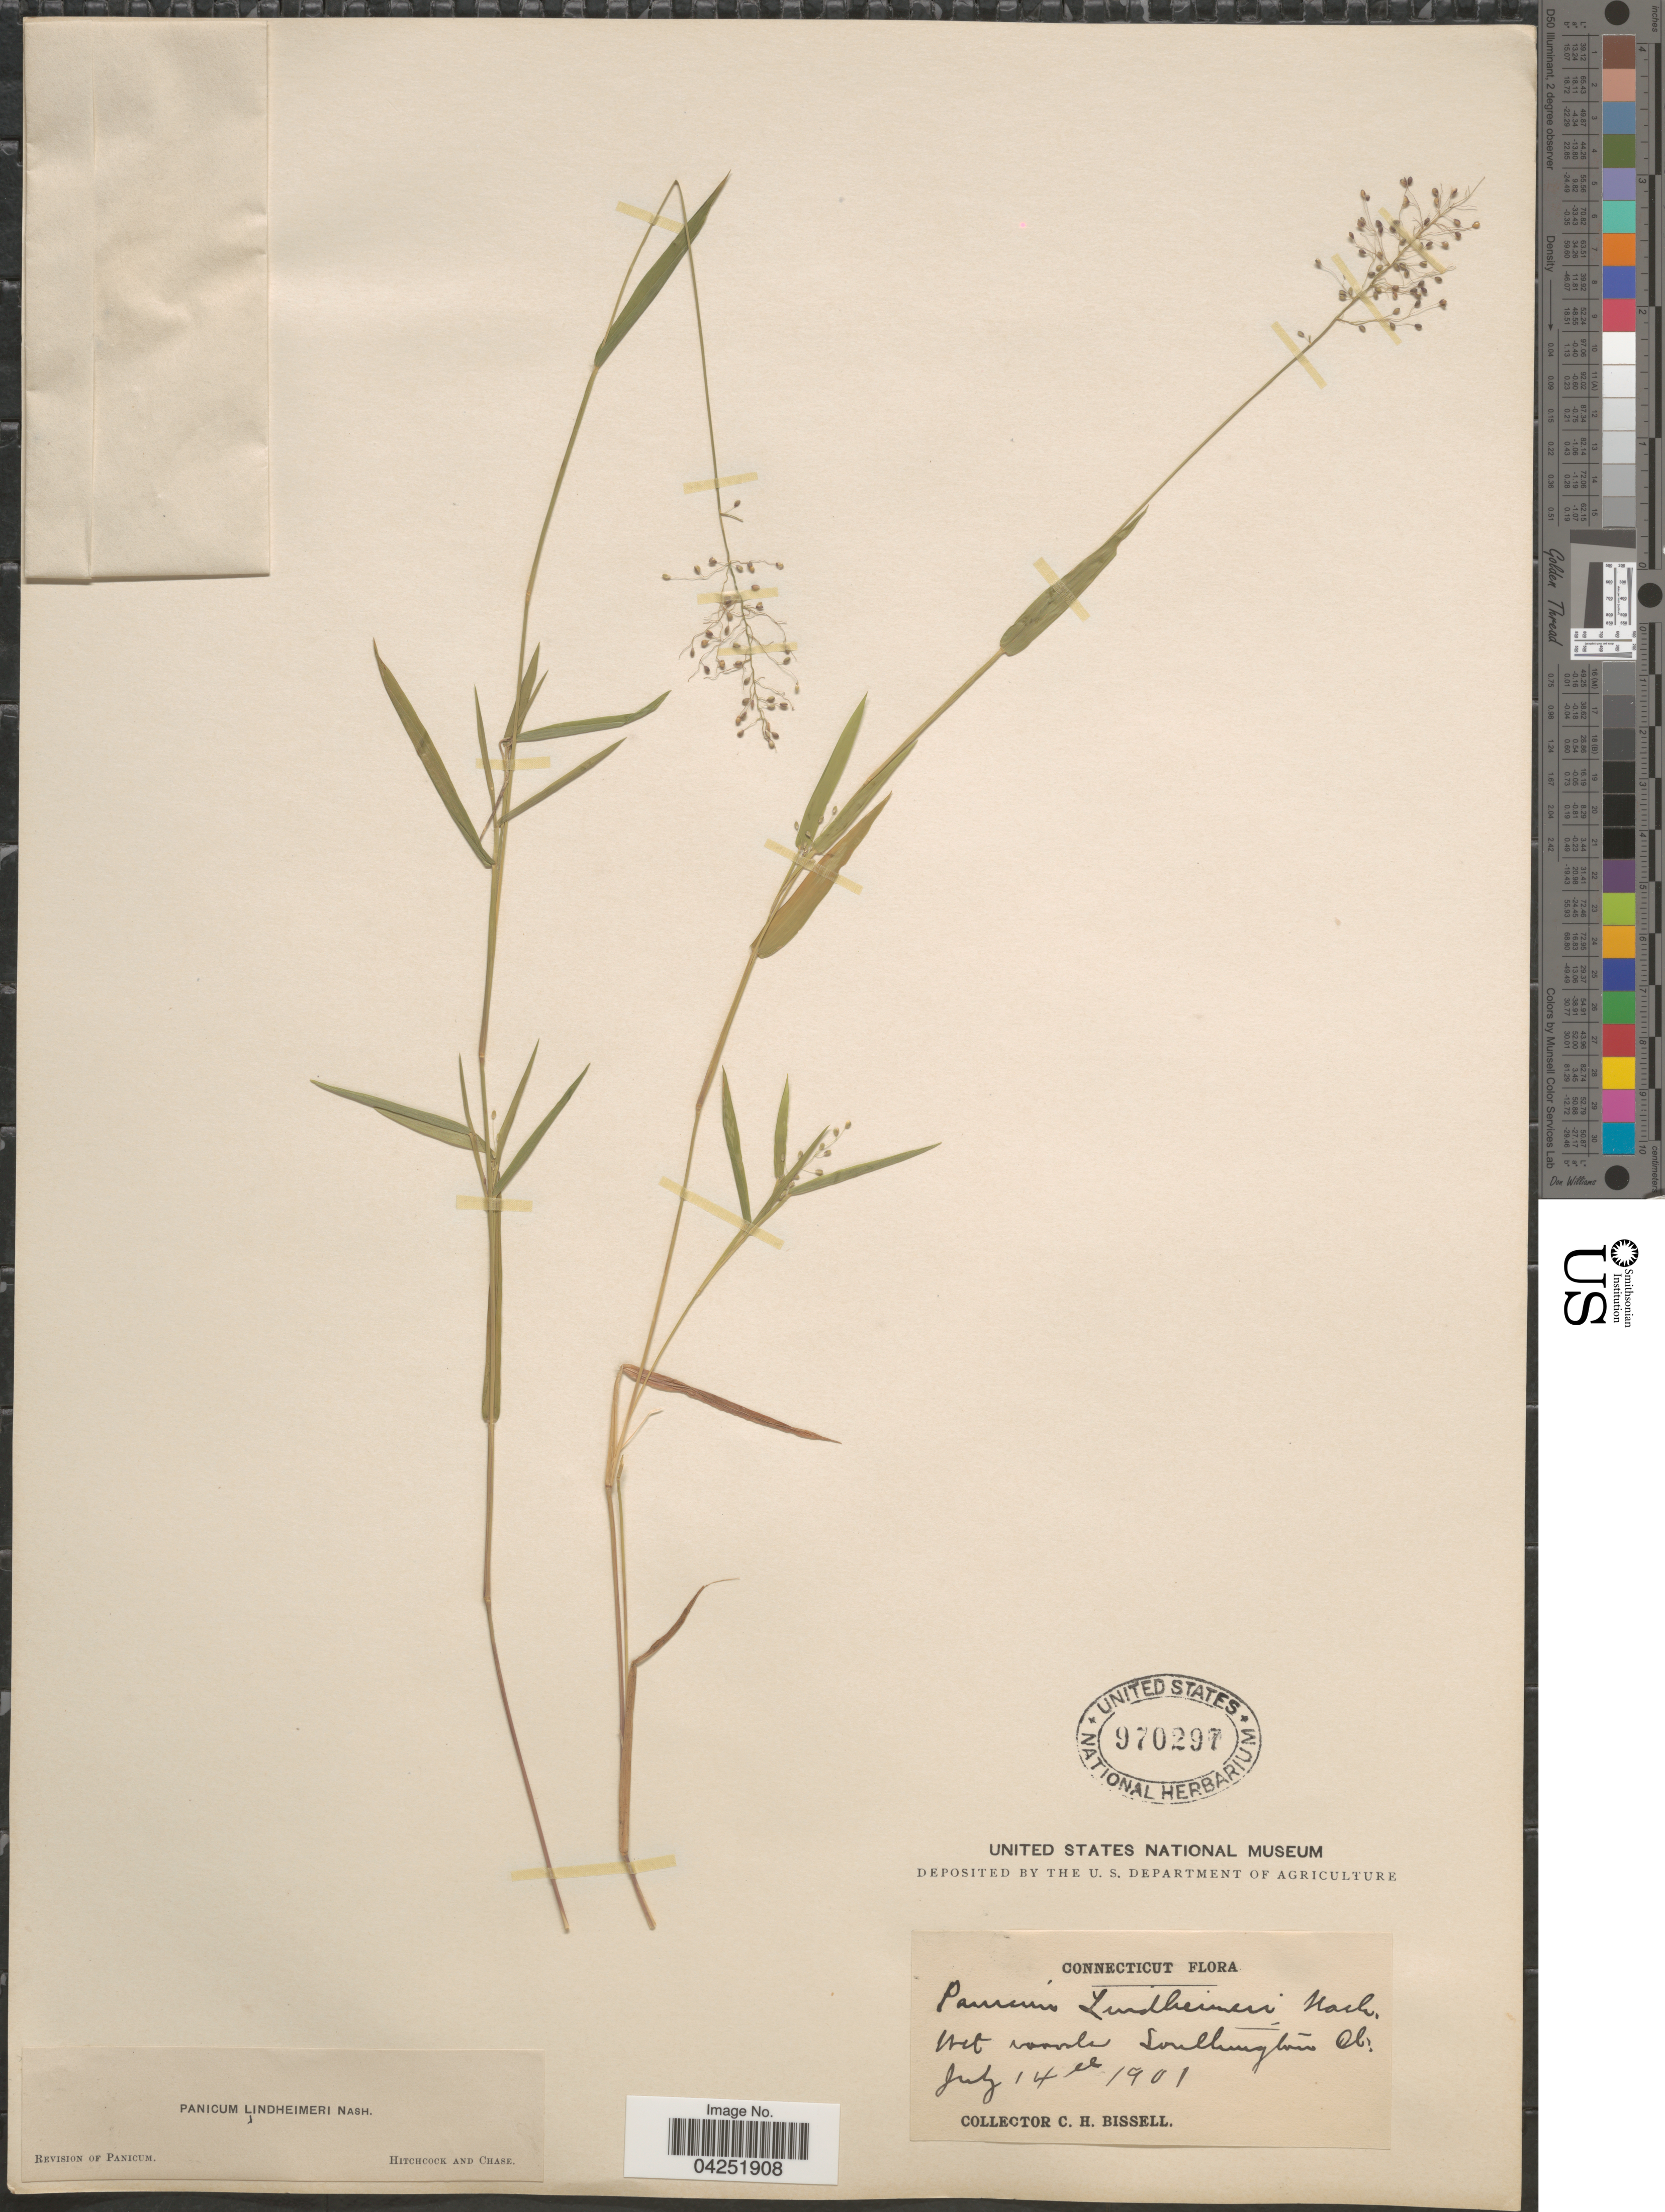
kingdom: Plantae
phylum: Tracheophyta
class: Liliopsida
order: Poales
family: Poaceae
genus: Dichanthelium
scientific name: Dichanthelium acuminatum var. lindheimeri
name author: (Nash) Gould & C.A. Clark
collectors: C. Bissell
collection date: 1901-07-14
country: United States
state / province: Connecticut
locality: Wet woods Southington.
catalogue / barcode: US 970297